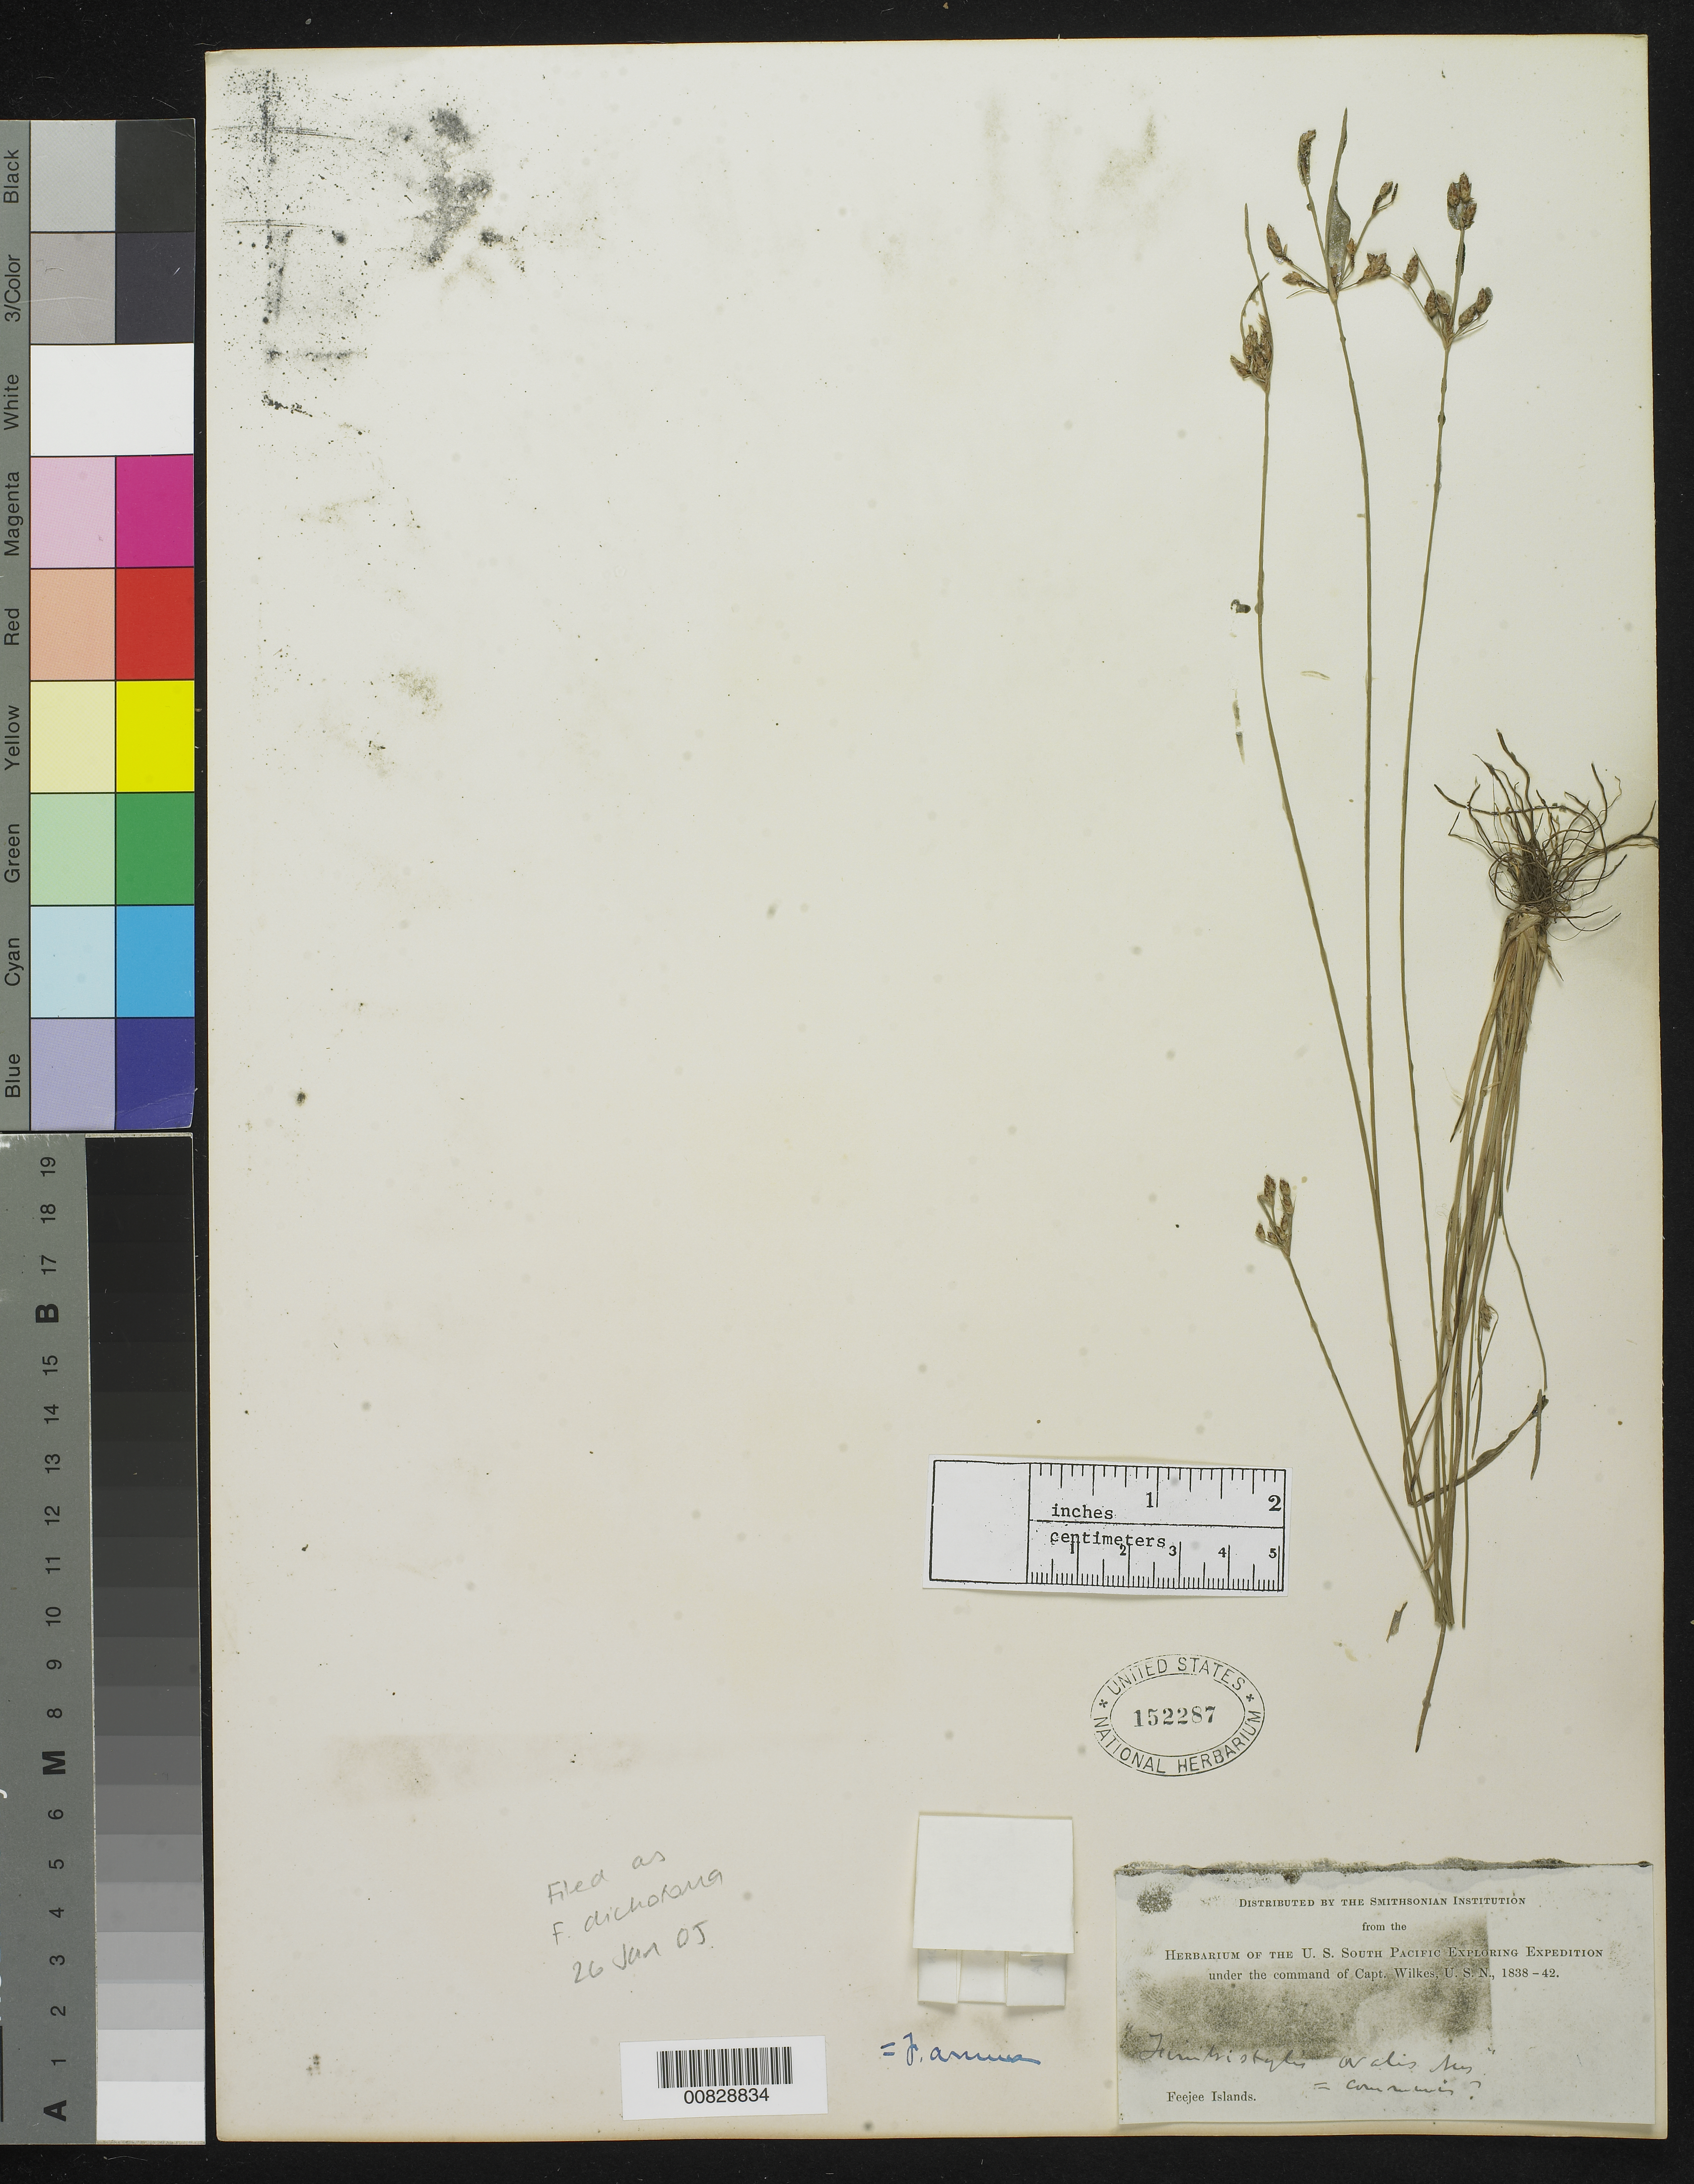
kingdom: Plantae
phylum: Tracheophyta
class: Liliopsida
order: Poales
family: Cyperaceae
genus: Fimbristylis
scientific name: Fimbristylis dichotoma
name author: (L.) Vahl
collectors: Wilkes Explor. Exped.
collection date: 1838/1842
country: Fiji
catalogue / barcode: US 152287